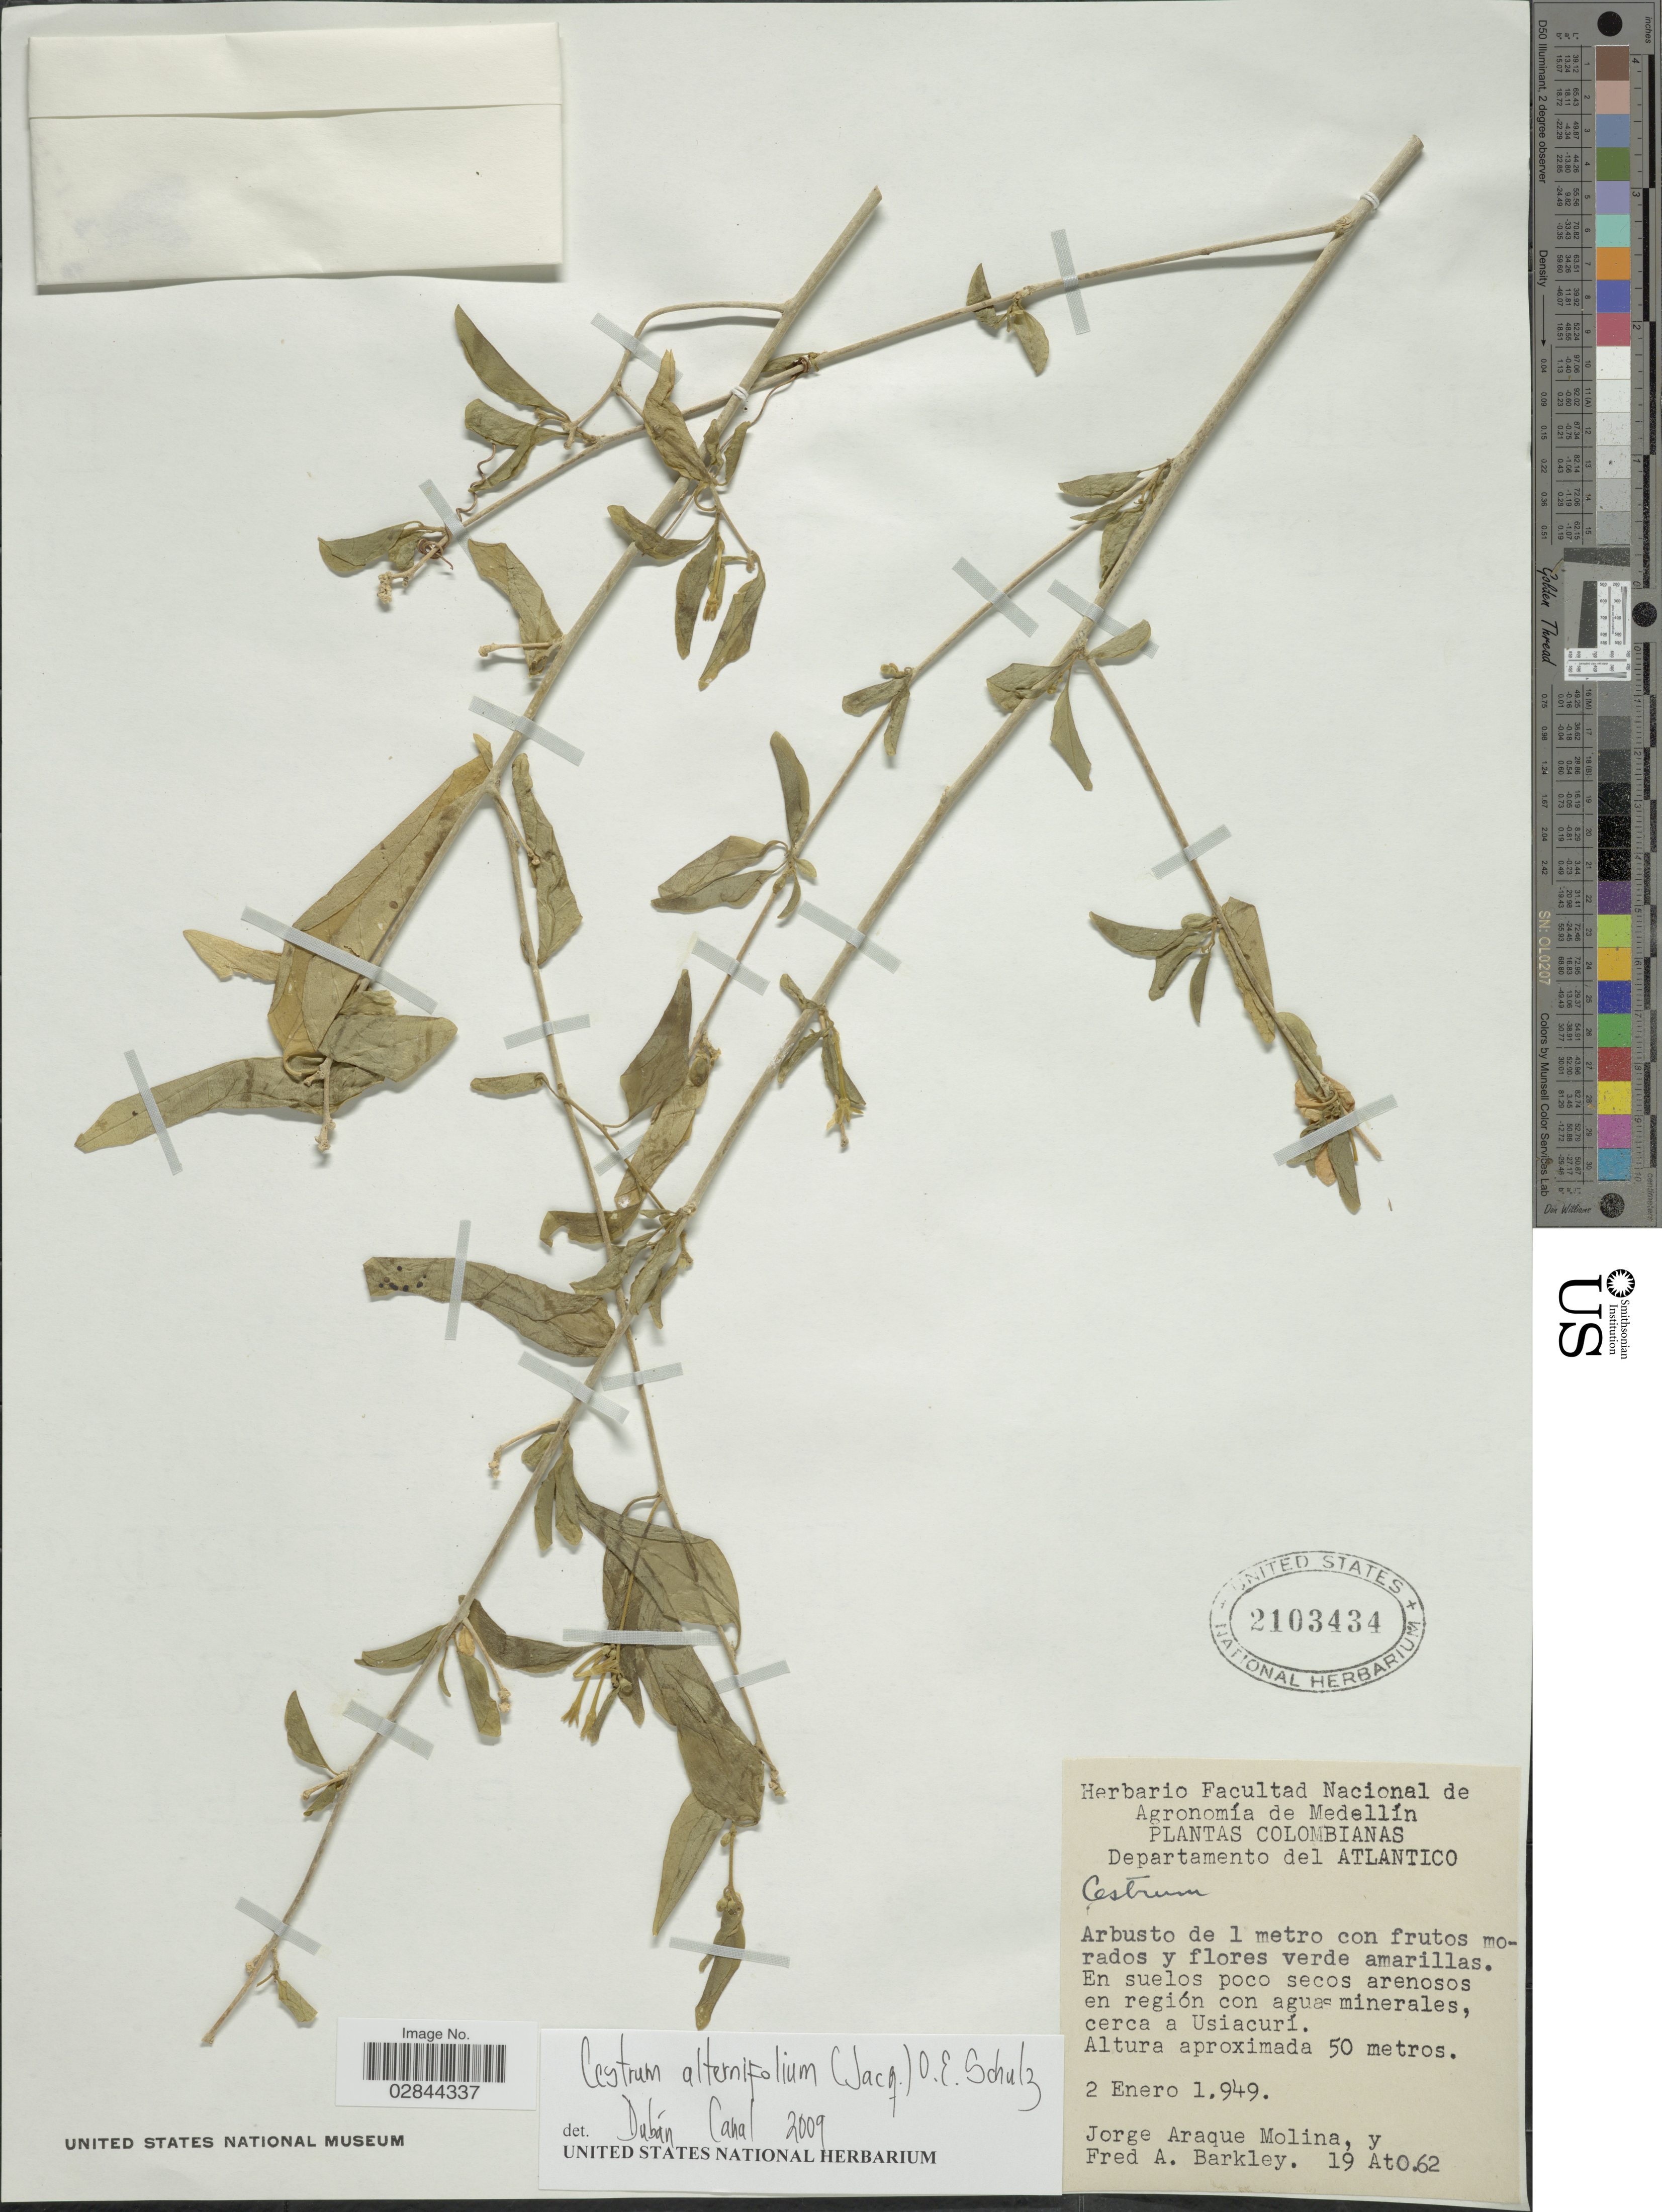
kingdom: Plantae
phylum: Tracheophyta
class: Magnoliopsida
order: Solanales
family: Solanaceae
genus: Cestrum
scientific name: Cestrum alternifolium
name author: (Jacq.) O.E. Schulz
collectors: J. A. Molina & F. A. Barkley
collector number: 19At062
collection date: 1949-01-02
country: Colombia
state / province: Atlántico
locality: Departamento del Atlantico, En suelos poco secos arenosos en región con aguas minerales, cerca a Usiacurí.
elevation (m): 50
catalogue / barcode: US 2103434